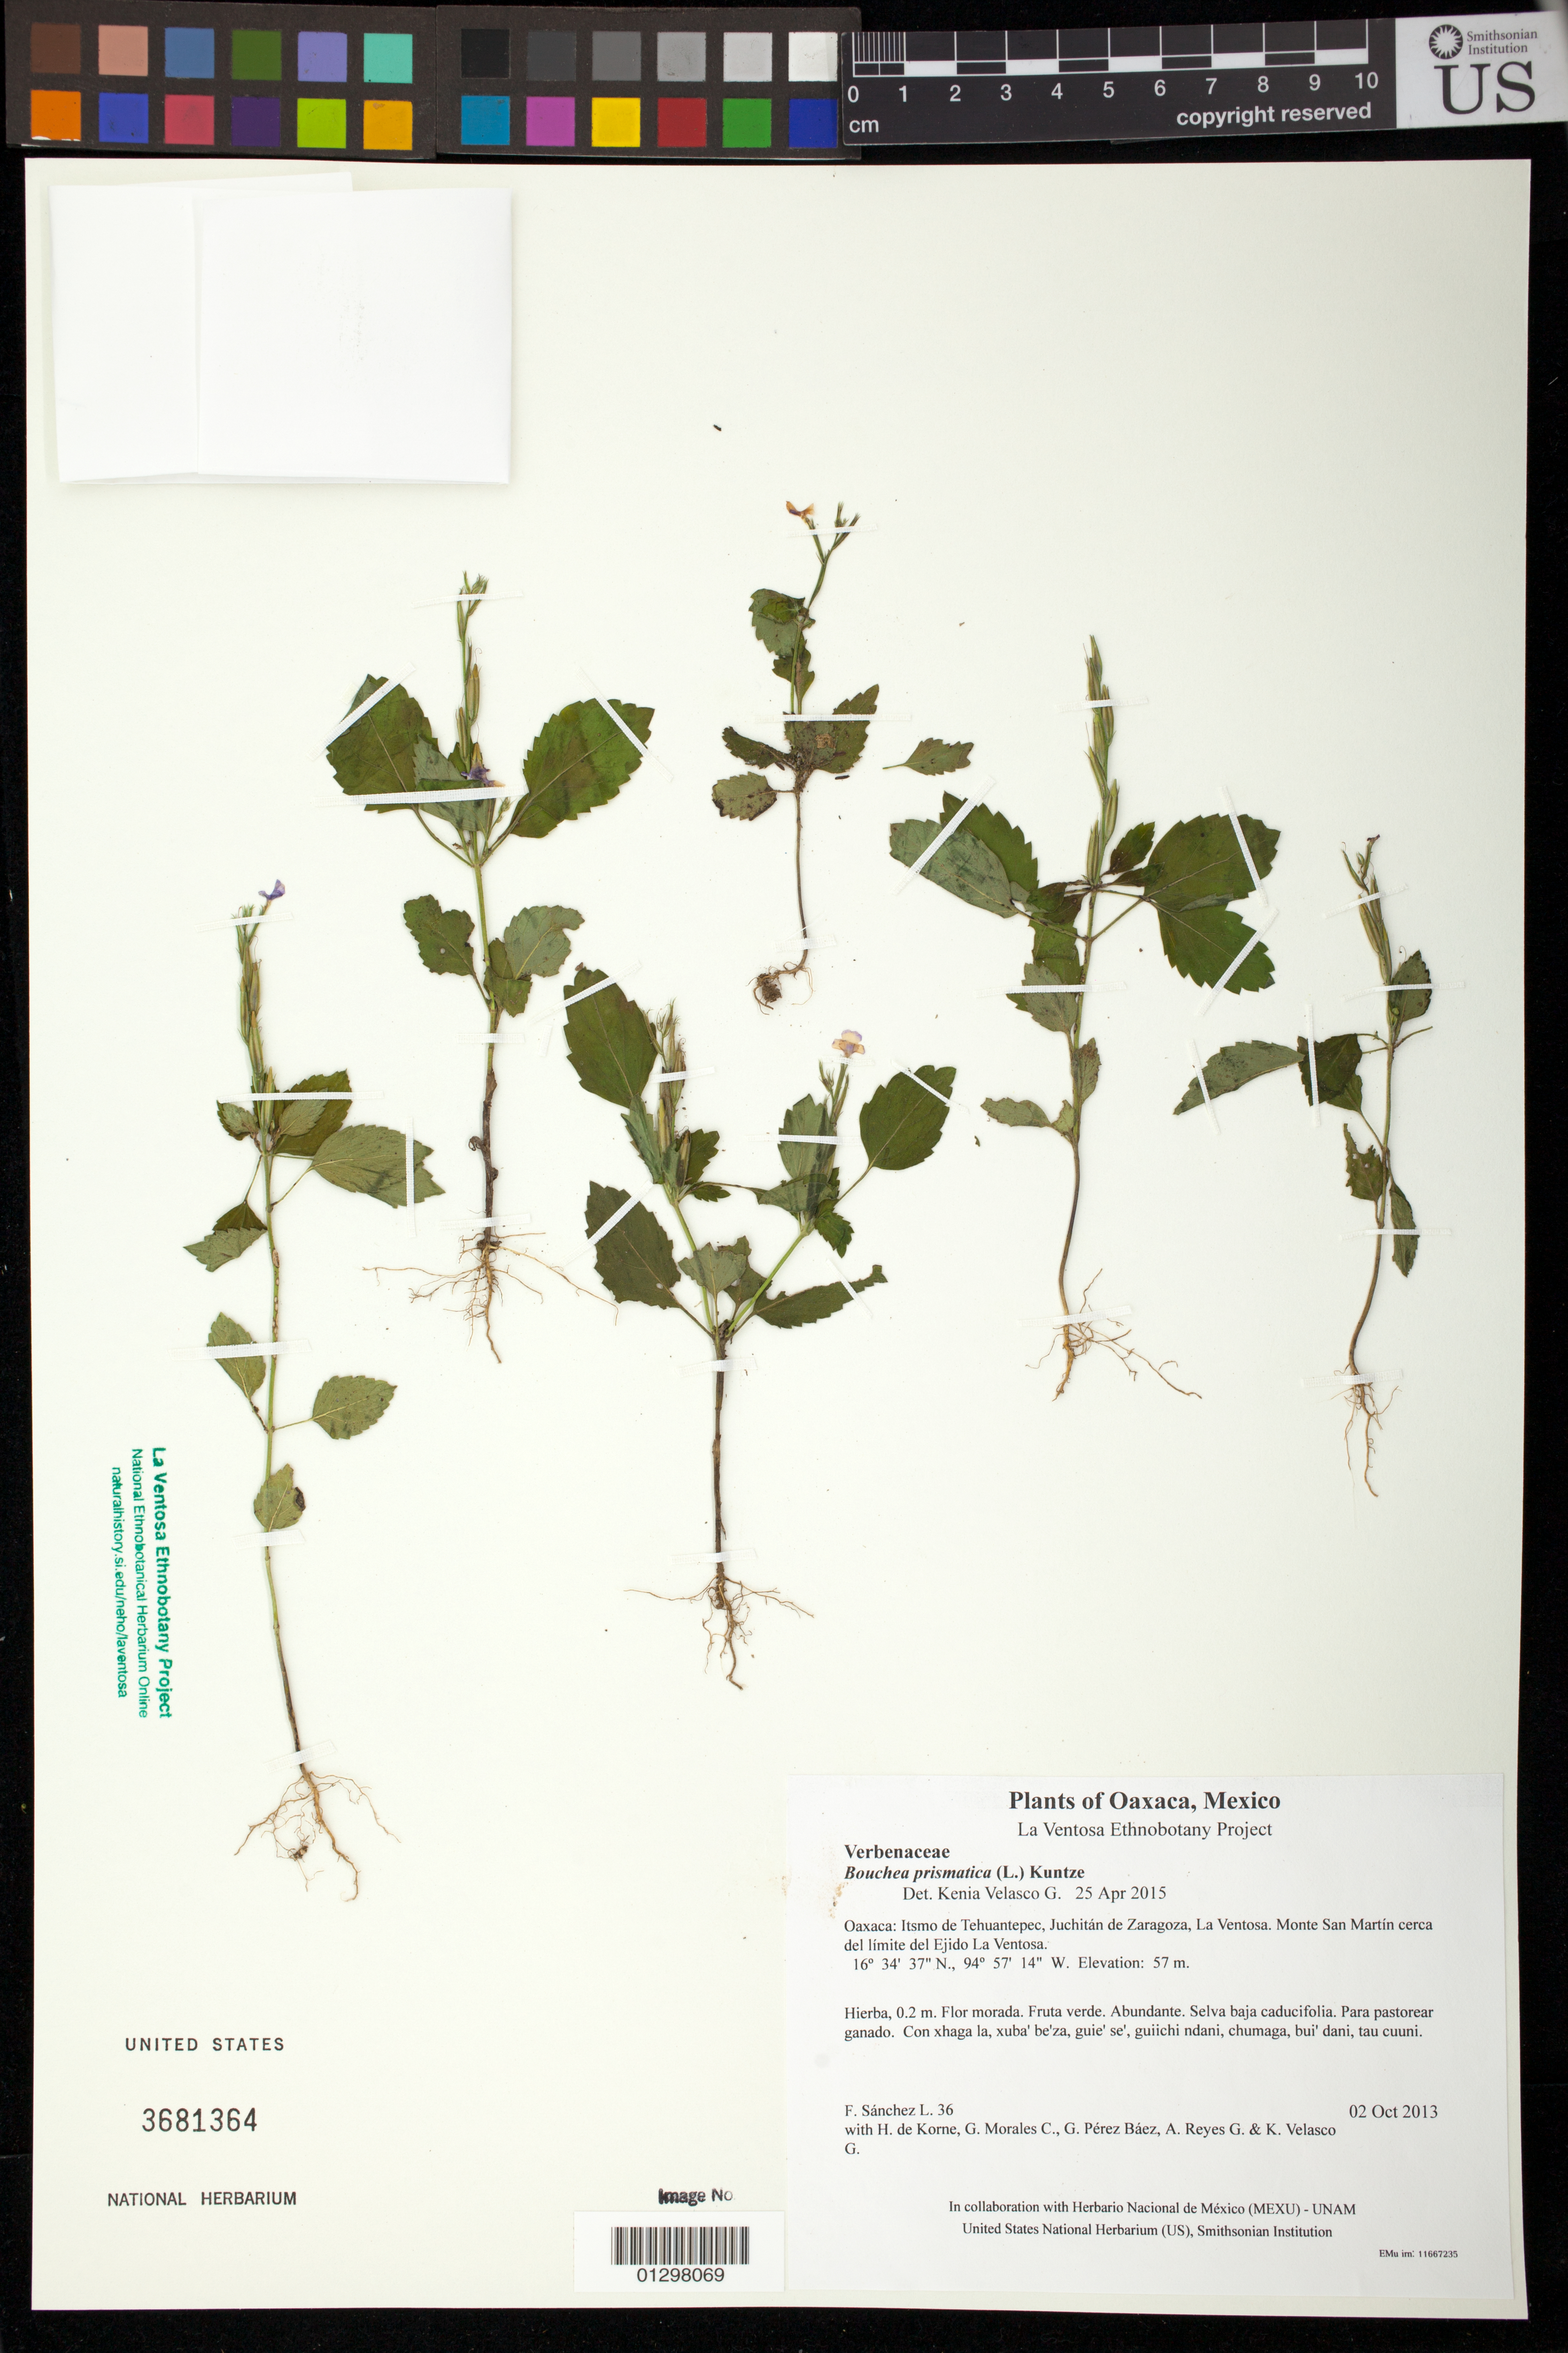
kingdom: Plantae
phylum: Tracheophyta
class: Magnoliopsida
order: Lamiales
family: Verbenaceae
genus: Bouchea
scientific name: Bouchea prismatica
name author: (L.) Kuntze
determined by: Velasco G., Kenia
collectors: F. Sánchez L., H. de Korne, G. Morales C., G. Pérez Báez, A. Reyes G. & K. Velasco G.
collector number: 36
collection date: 2013-10-02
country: Mexico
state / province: Oaxaca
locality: Itsmo de Tehuantepec, Juchitán de Zaragoza, La Ventosa. Monte San Martín cerca del límite del Ejido La Ventosa.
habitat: Selva baja caducifolia. Para pastorear ganado.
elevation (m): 57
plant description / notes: JEBOT, MEXU, SERO, SIPI, US; Guixi bandaga. 0.2 m. Guie' nagu. Cuaananaxhi naga'. Stale.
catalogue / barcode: US 3681364